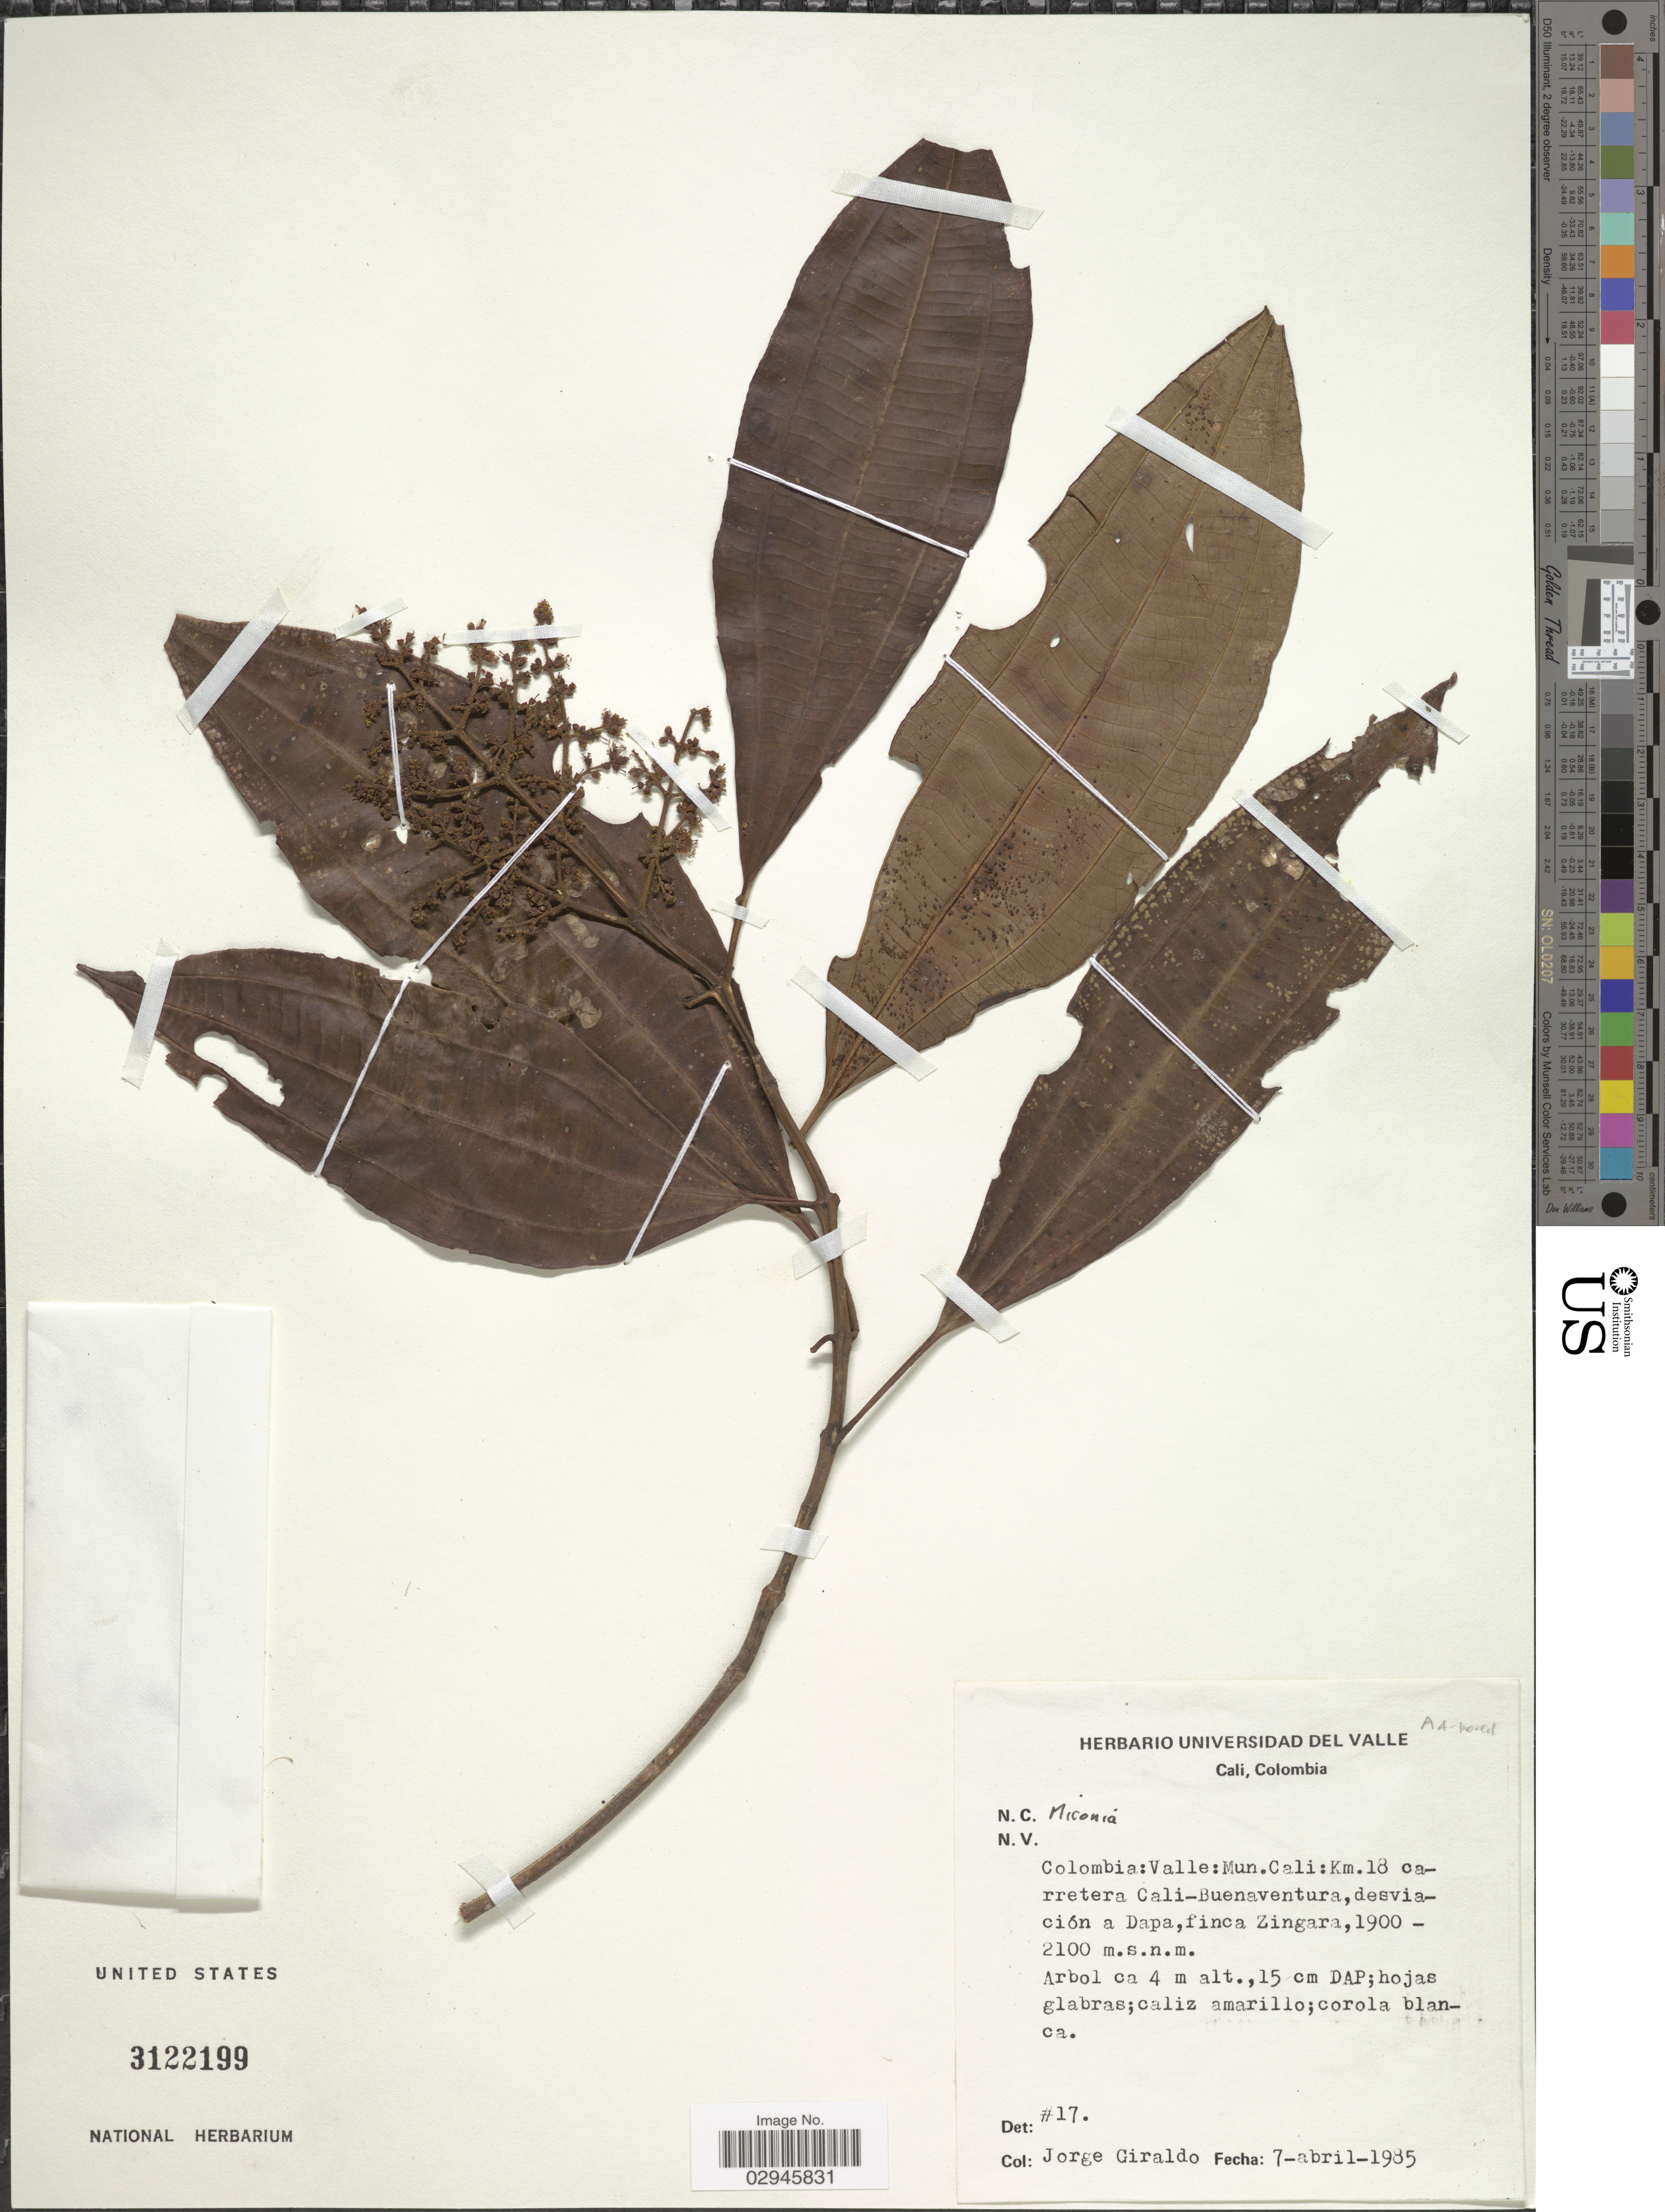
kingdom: Plantae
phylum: Tracheophyta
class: Magnoliopsida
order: Myrtales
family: Melastomataceae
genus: Miconia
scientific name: Miconia sp.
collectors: J. Giraldo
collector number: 17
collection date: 1985-04-07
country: Colombia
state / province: Valle del Cauca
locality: Valle: Mun. Cali: Km 18 carretera Cali-Buenaventura, desviación a Dapa, finca Zingara.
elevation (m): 1900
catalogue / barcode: US 3122199